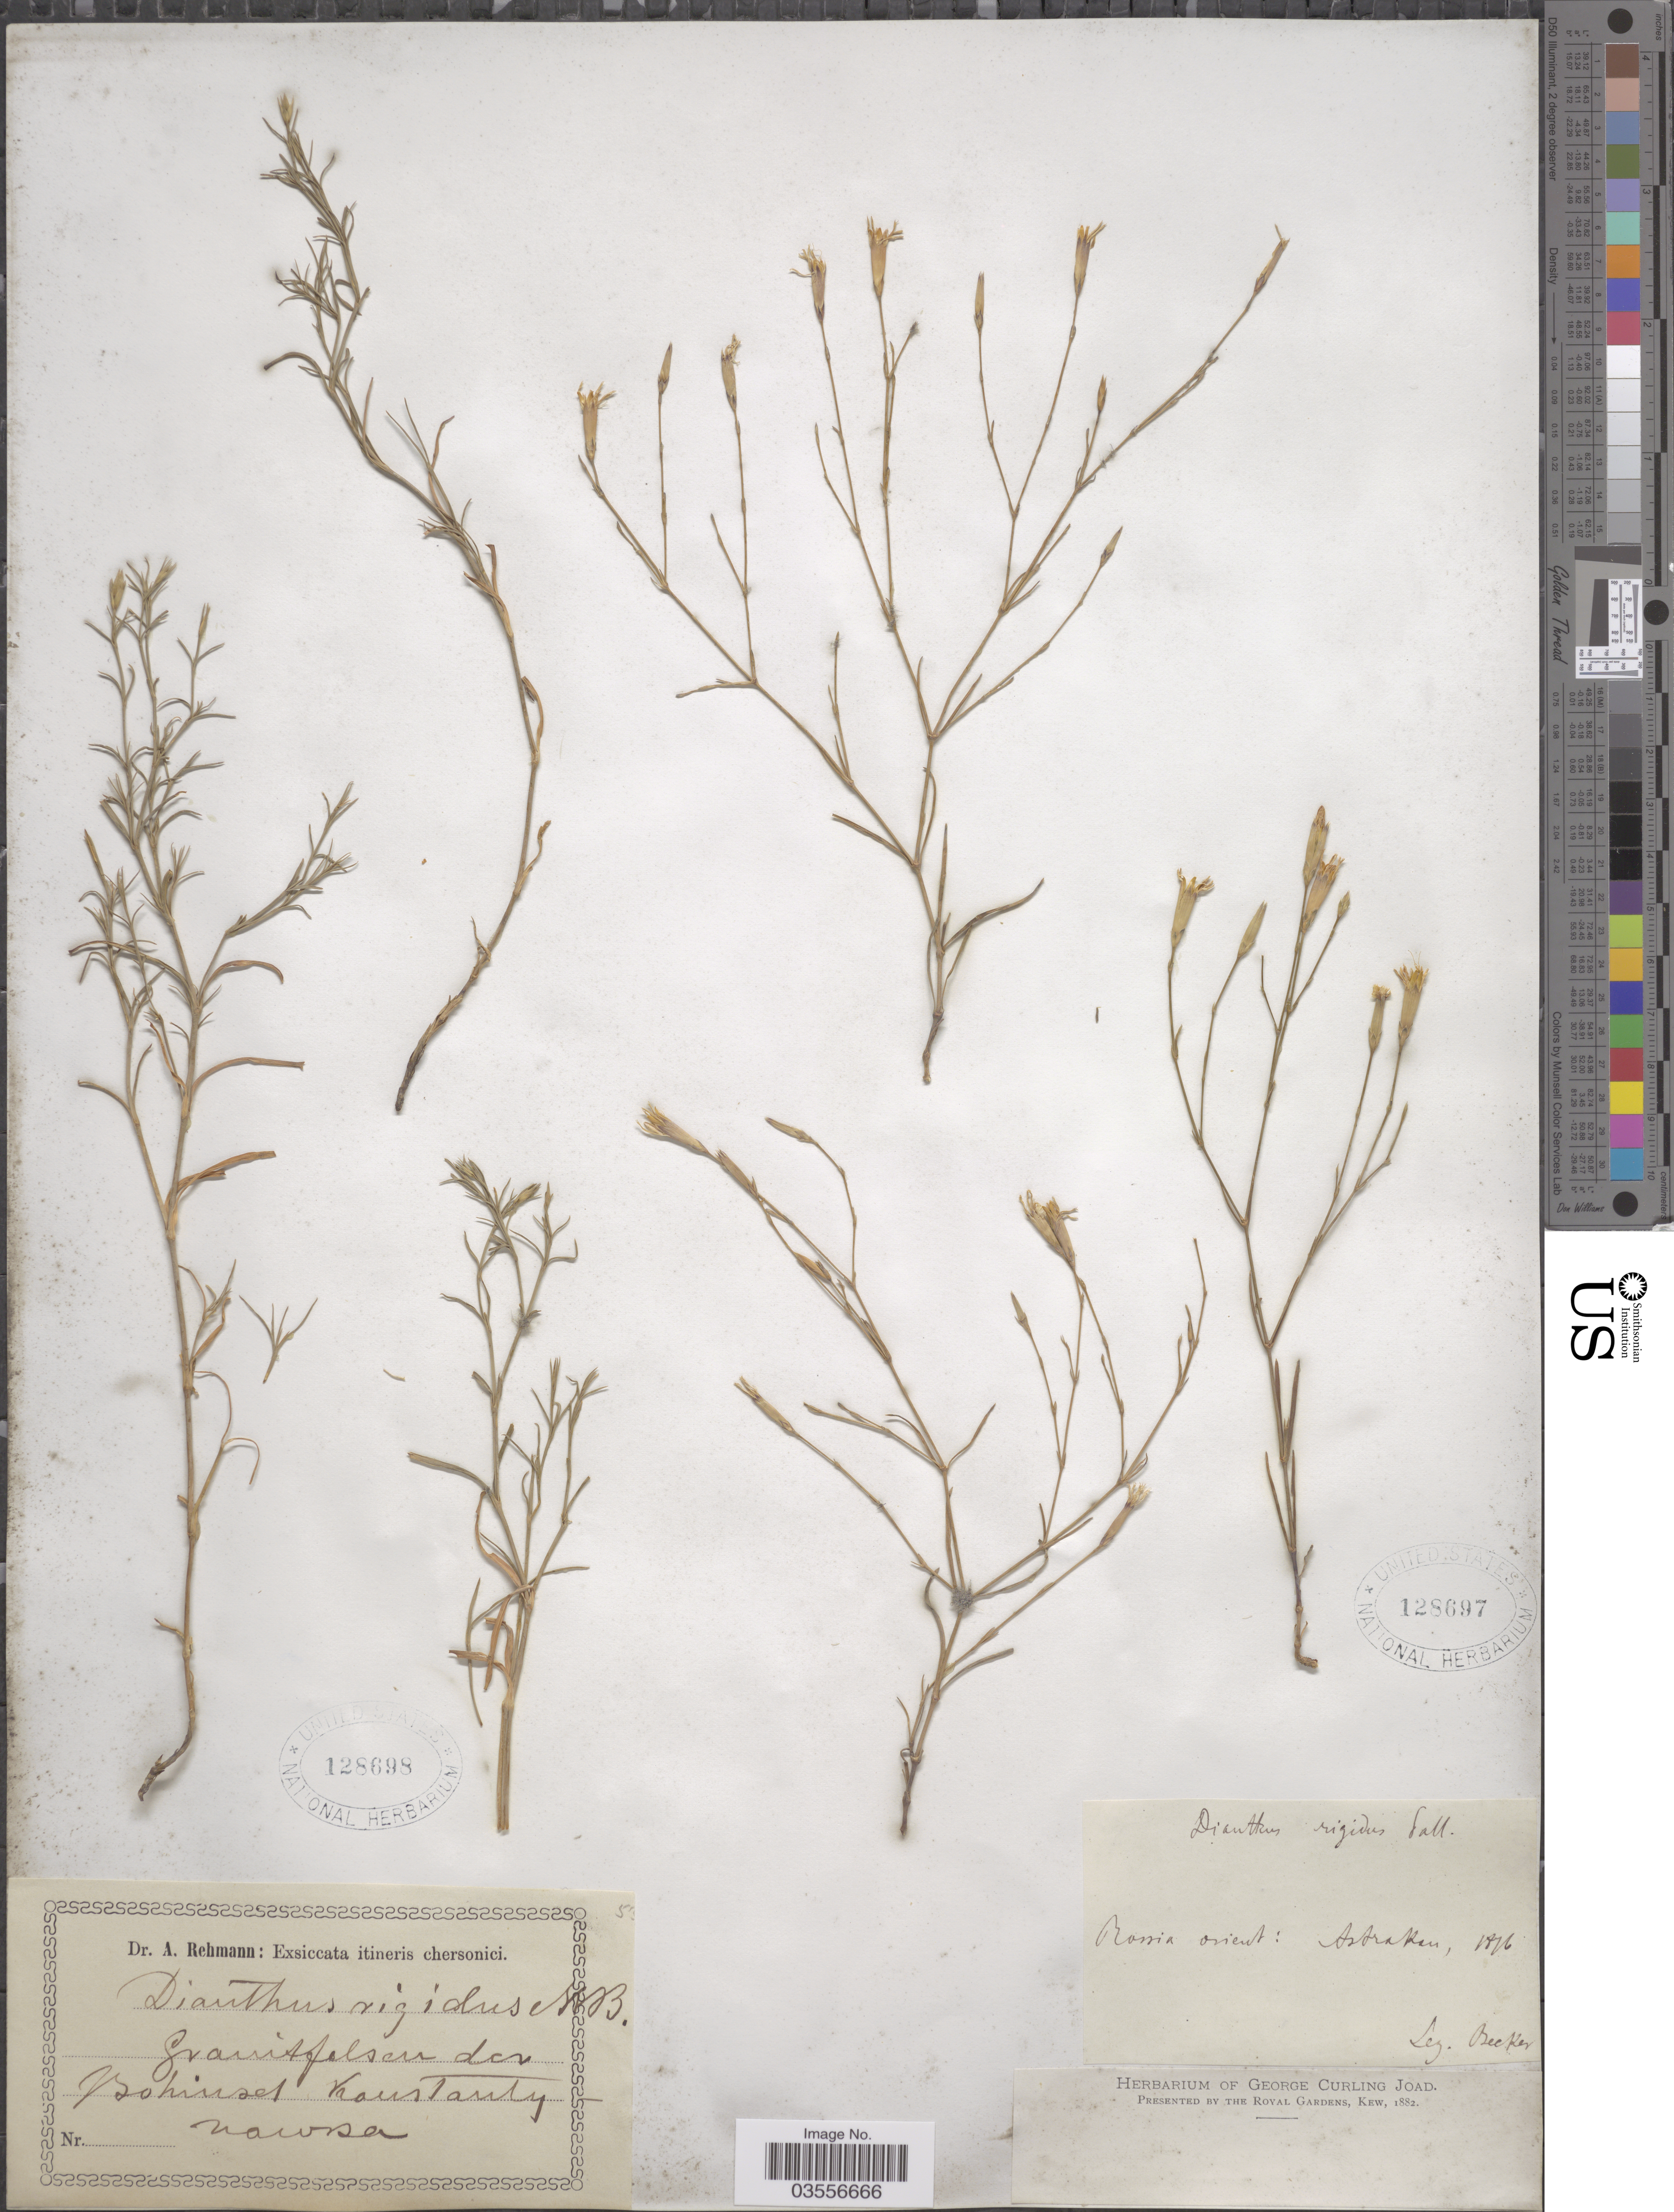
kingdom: Plantae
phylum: Tracheophyta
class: Magnoliopsida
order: Caryophyllales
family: Caryophyllaceae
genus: Dianthus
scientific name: Dianthus rigidus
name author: M. Bieb.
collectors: -. Becker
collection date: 1876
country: Russian Federation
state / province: Astrakhan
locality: Rossia orient: Astrakan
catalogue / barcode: US 128697-2